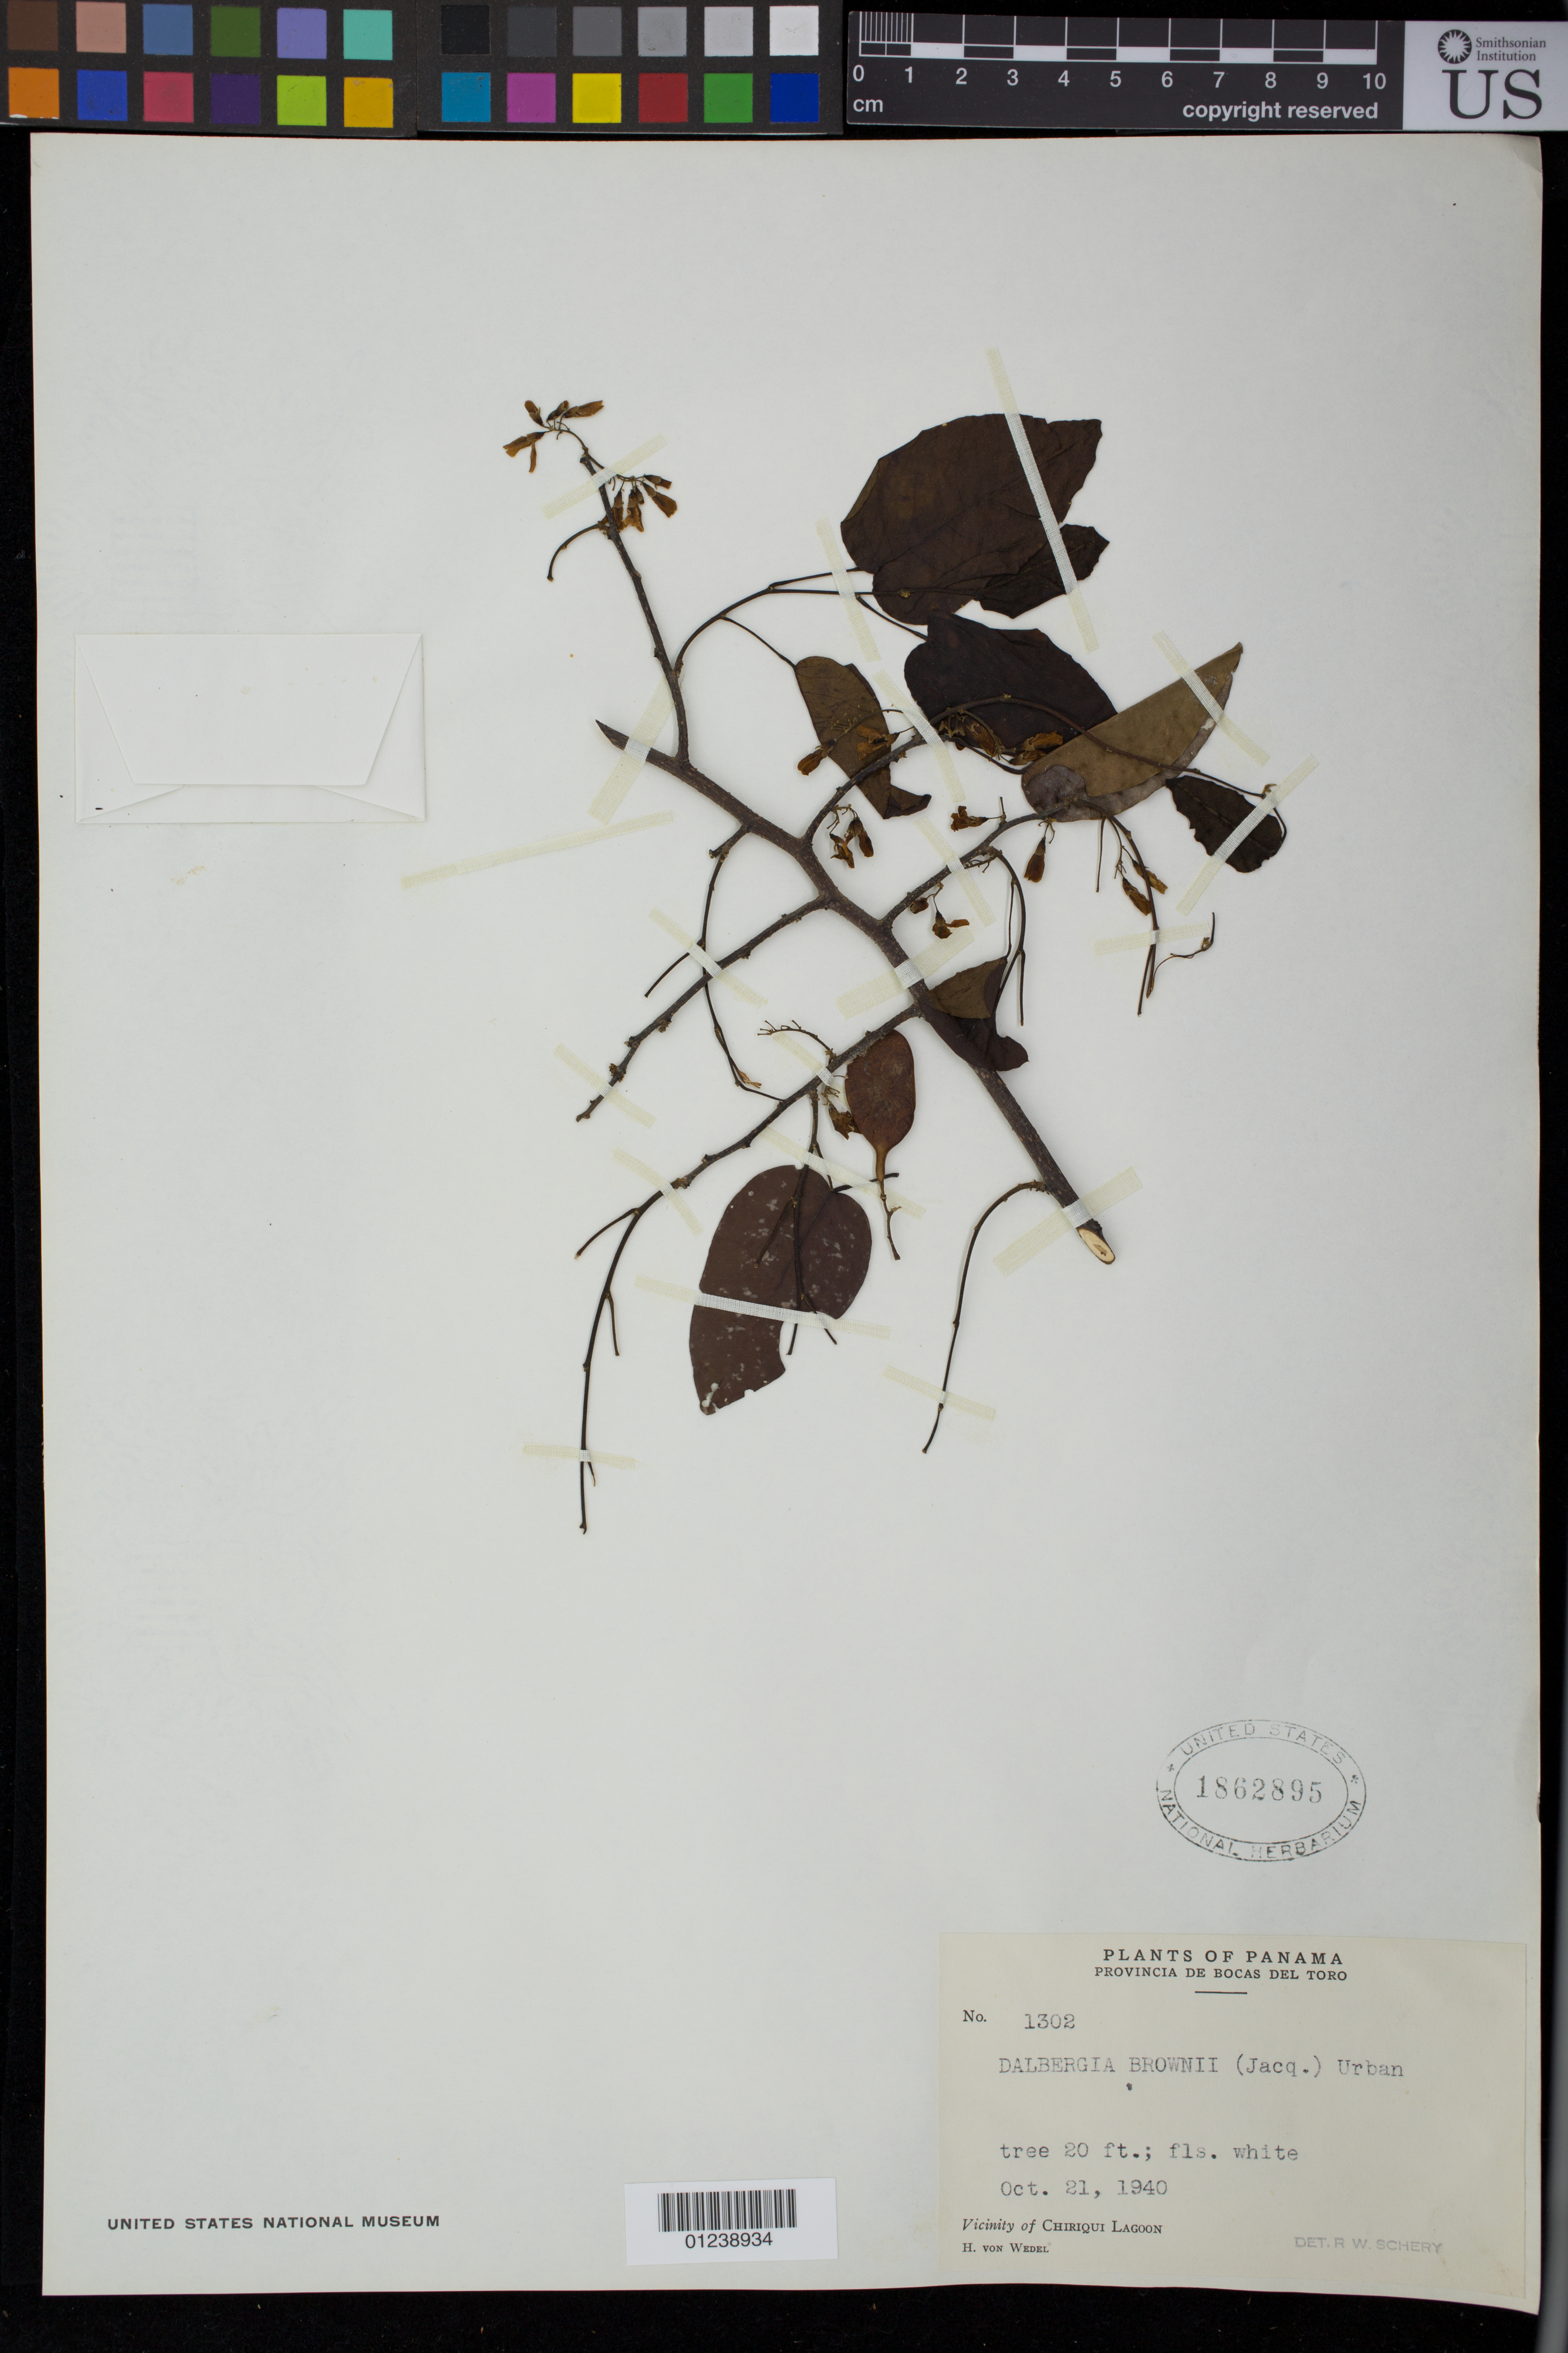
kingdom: Plantae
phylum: Tracheophyta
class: Magnoliopsida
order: Fabales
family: Fabaceae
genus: Dalbergia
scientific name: Dalbergia brownei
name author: (Jacq.) Schinz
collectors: H. von Wedel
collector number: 1302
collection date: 1940-10-21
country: Panama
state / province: Bocas del Toro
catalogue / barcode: US 1862895